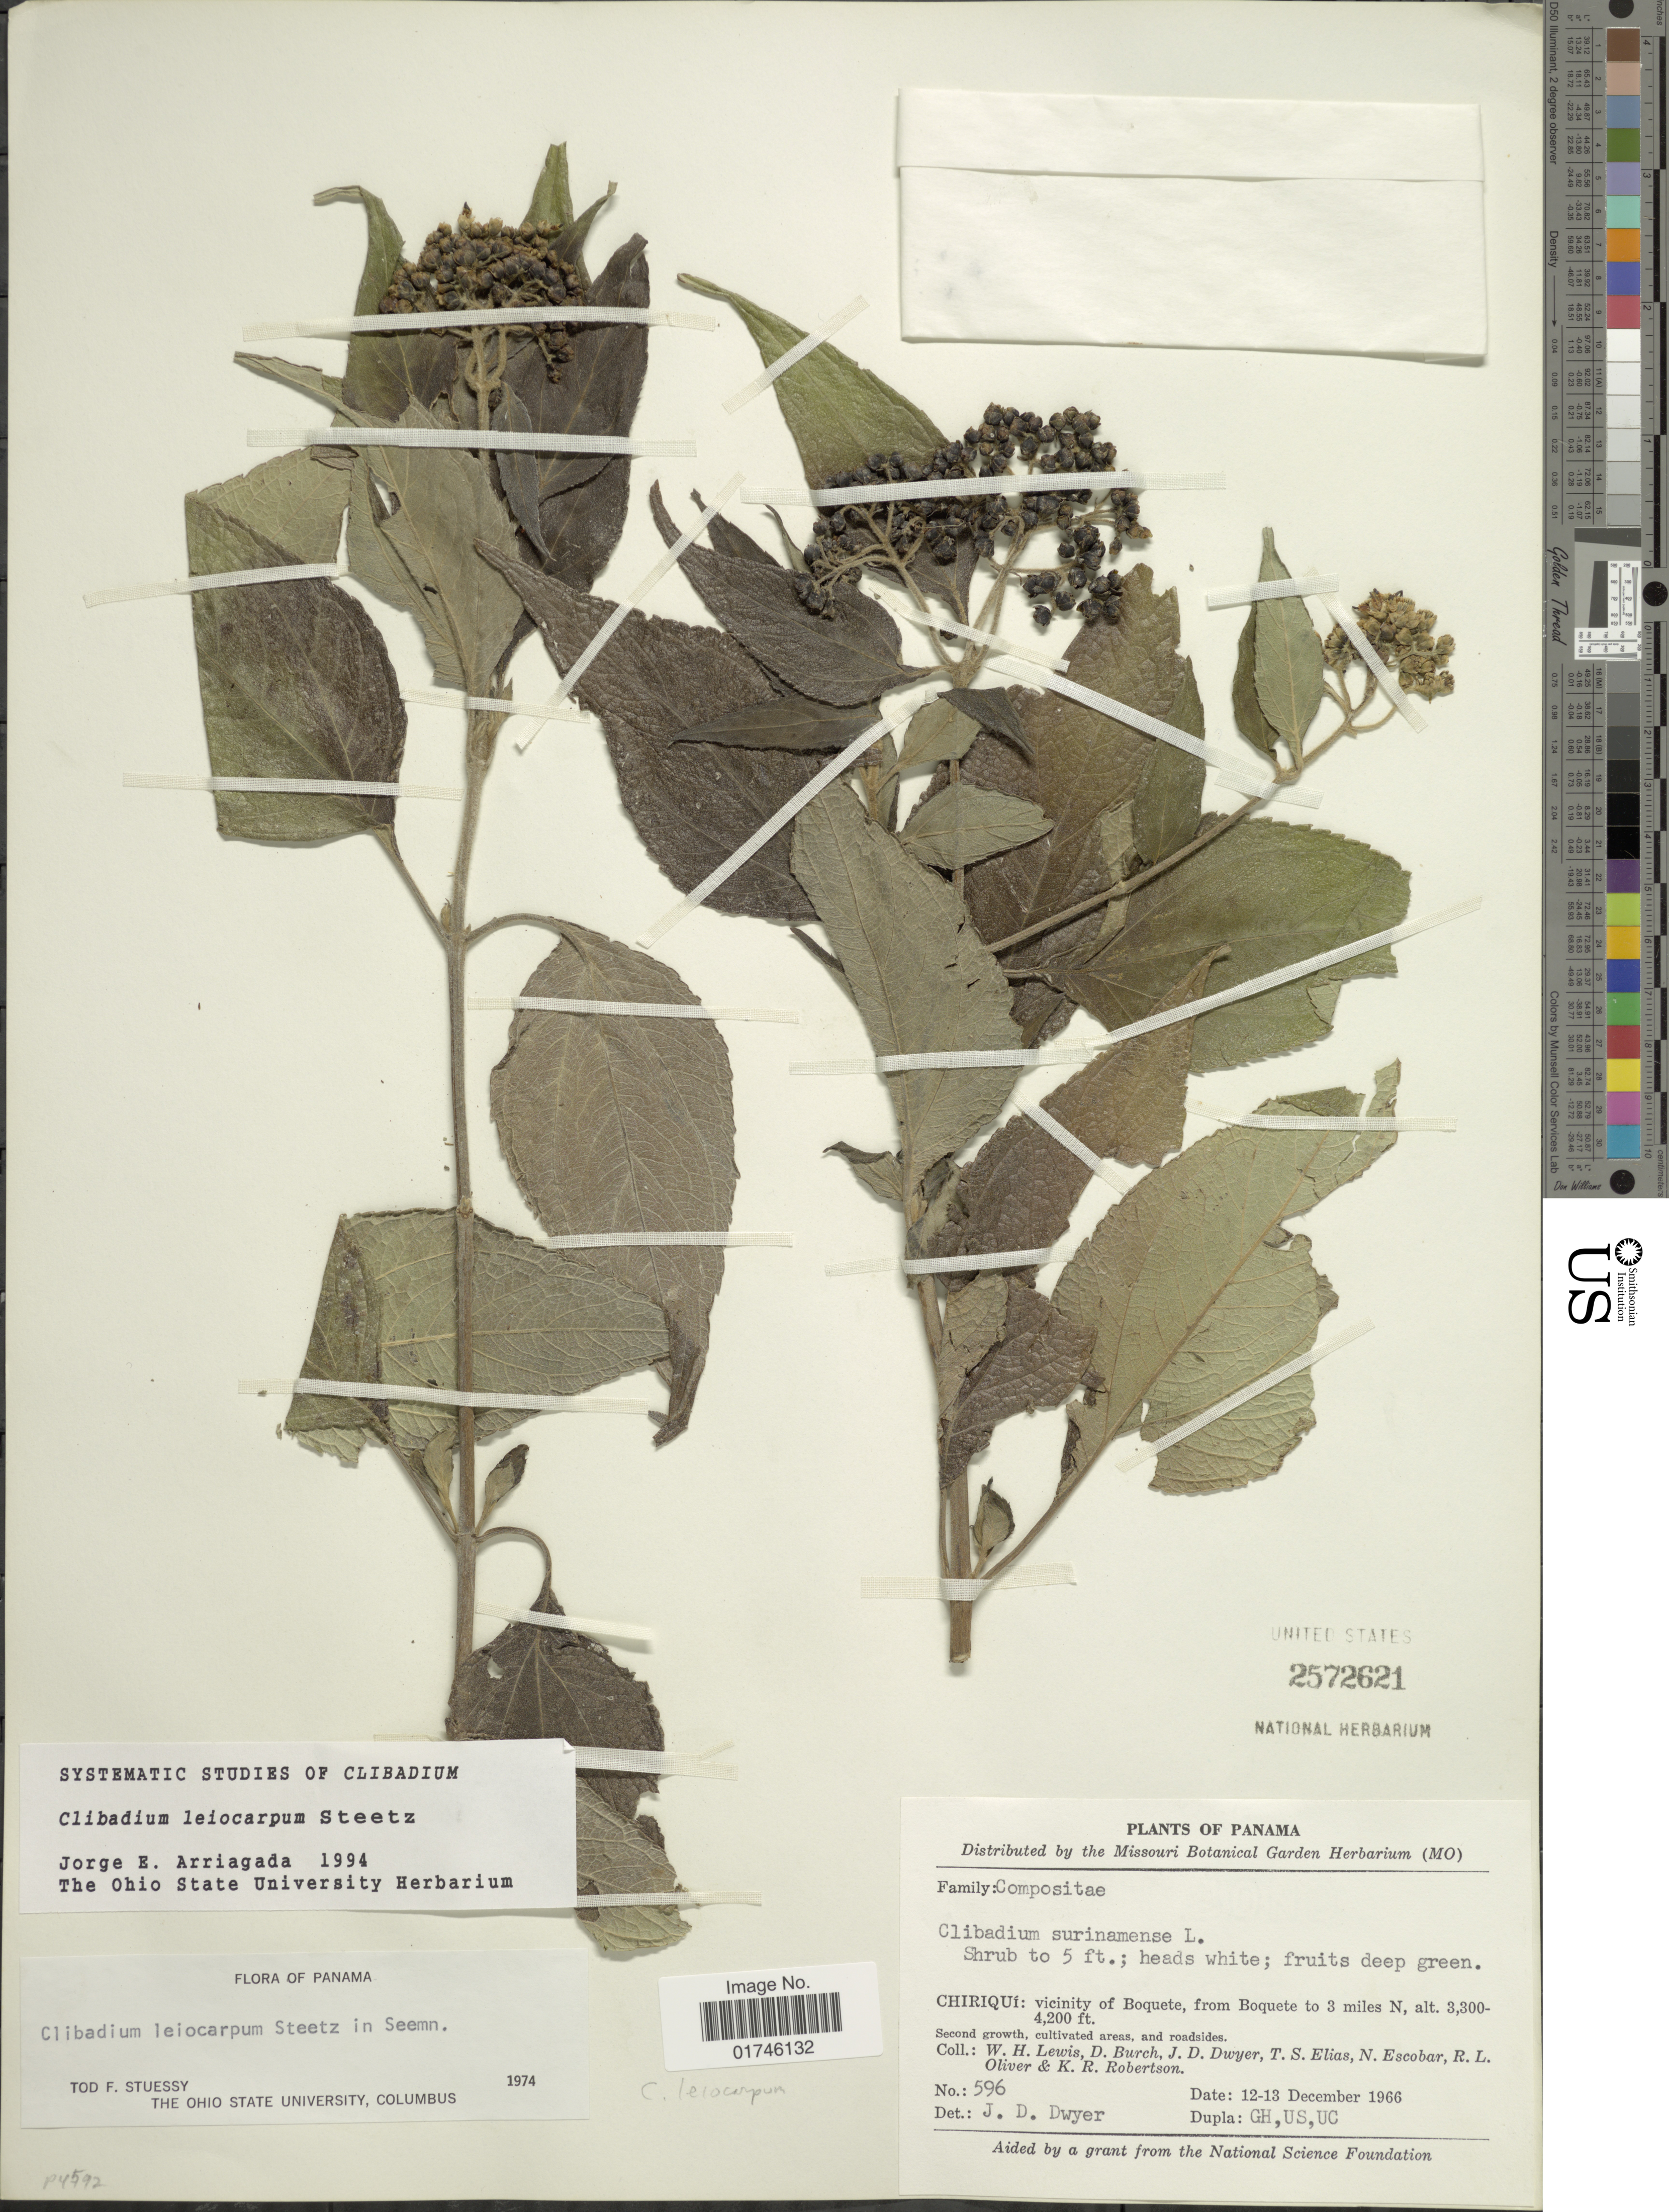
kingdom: Plantae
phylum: Tracheophyta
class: Magnoliopsida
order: Asterales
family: Asteraceae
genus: Clibadium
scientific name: Clibadium leiocarpum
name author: Steetz in Seem.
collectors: W. H. Lewis, D. Burch, J. D. Dwyer, T. S. Elias & et al.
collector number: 596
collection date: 1966-12-12/1966-12-13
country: Panama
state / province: Chiriqui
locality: Chiriqui: vicinity of Boquete, from Boquete to 3 miles N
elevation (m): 1006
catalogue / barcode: US 2572621